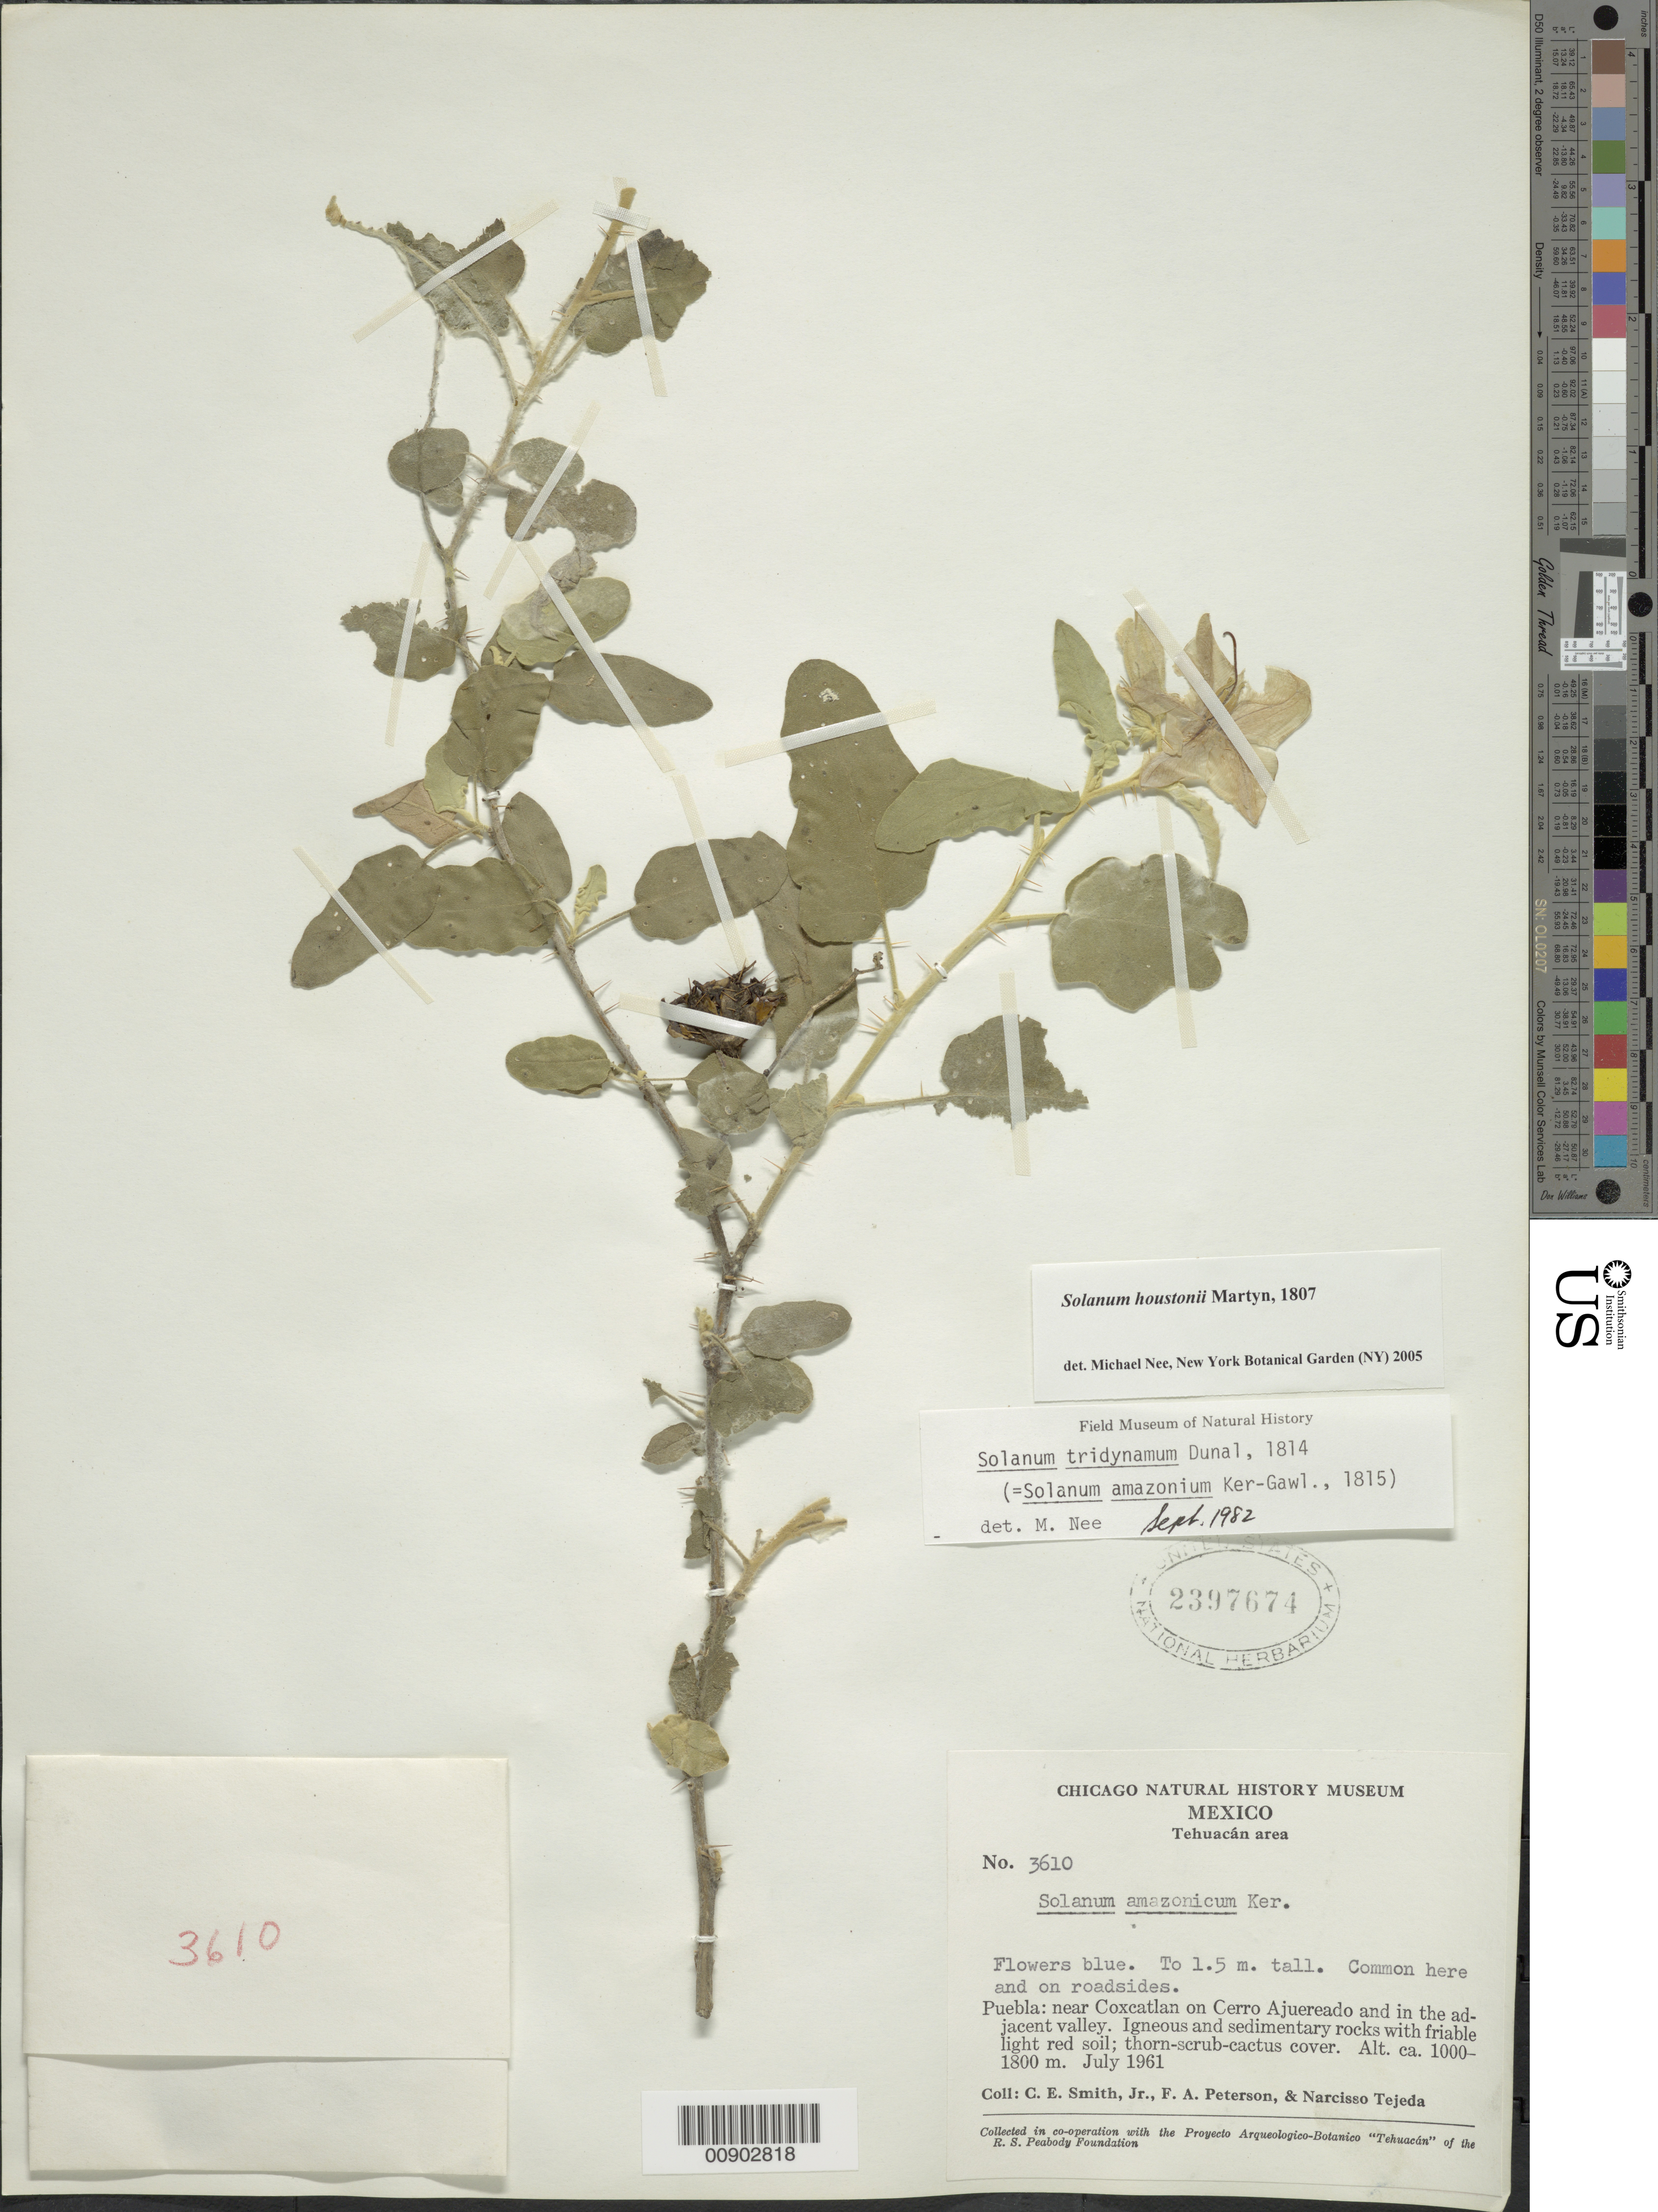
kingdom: Plantae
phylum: Tracheophyta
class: Magnoliopsida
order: Solanales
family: Solanaceae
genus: Solanum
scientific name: Solanum houstonii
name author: Dunal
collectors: C. E. Smith Jr., F. A. Peterson & N. Tejeda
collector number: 3610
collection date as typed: Jul 1961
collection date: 1961-07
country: Mexico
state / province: Puebla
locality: Tehuacán area. Near Coxcatlan on Cerro Ajuereado and in the adjacent valley.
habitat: Igneous and sedimentary rocks with friable light red soil; thorn-scrub-cactus cover.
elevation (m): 1800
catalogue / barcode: US 2397674